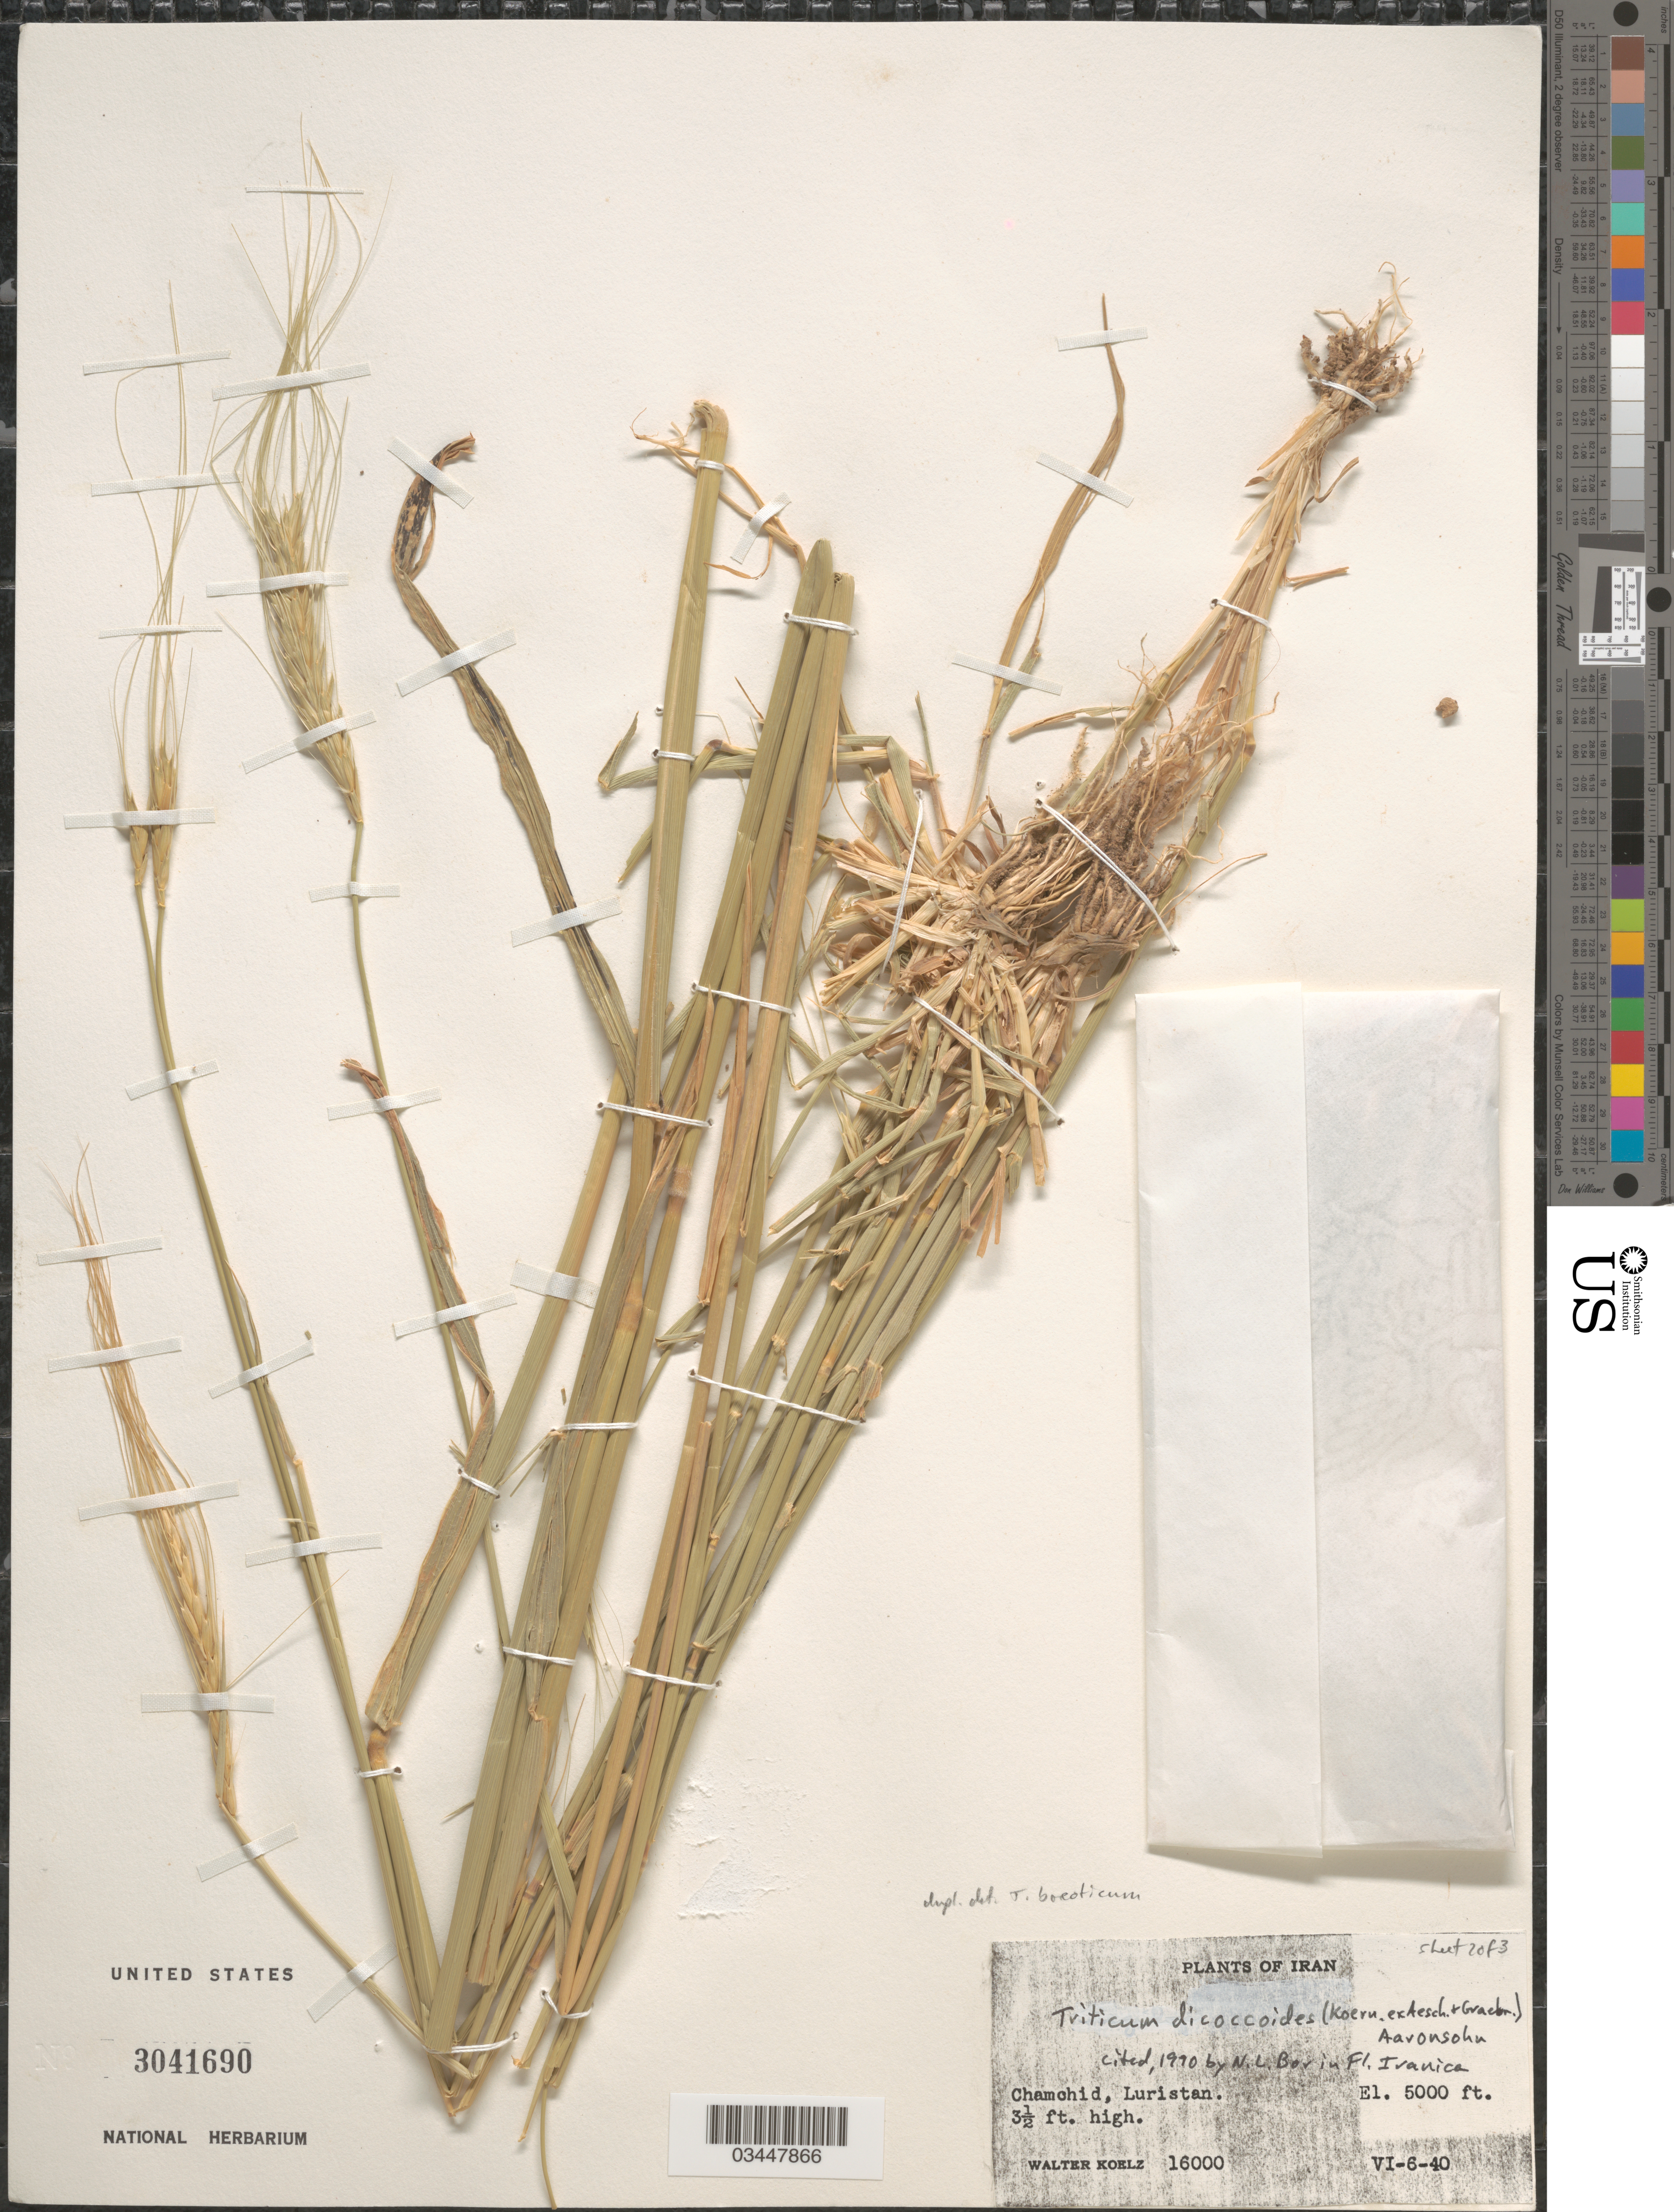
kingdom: Plantae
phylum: Tracheophyta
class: Liliopsida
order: Poales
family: Poaceae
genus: Triticum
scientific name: Triticum boeoticum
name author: Boiss.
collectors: W. N. Koelz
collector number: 16000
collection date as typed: Transcribed d/m/y: 6/6/40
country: Iran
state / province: Lorestan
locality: Chamchid, Luristan.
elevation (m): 1524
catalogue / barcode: US 3041690